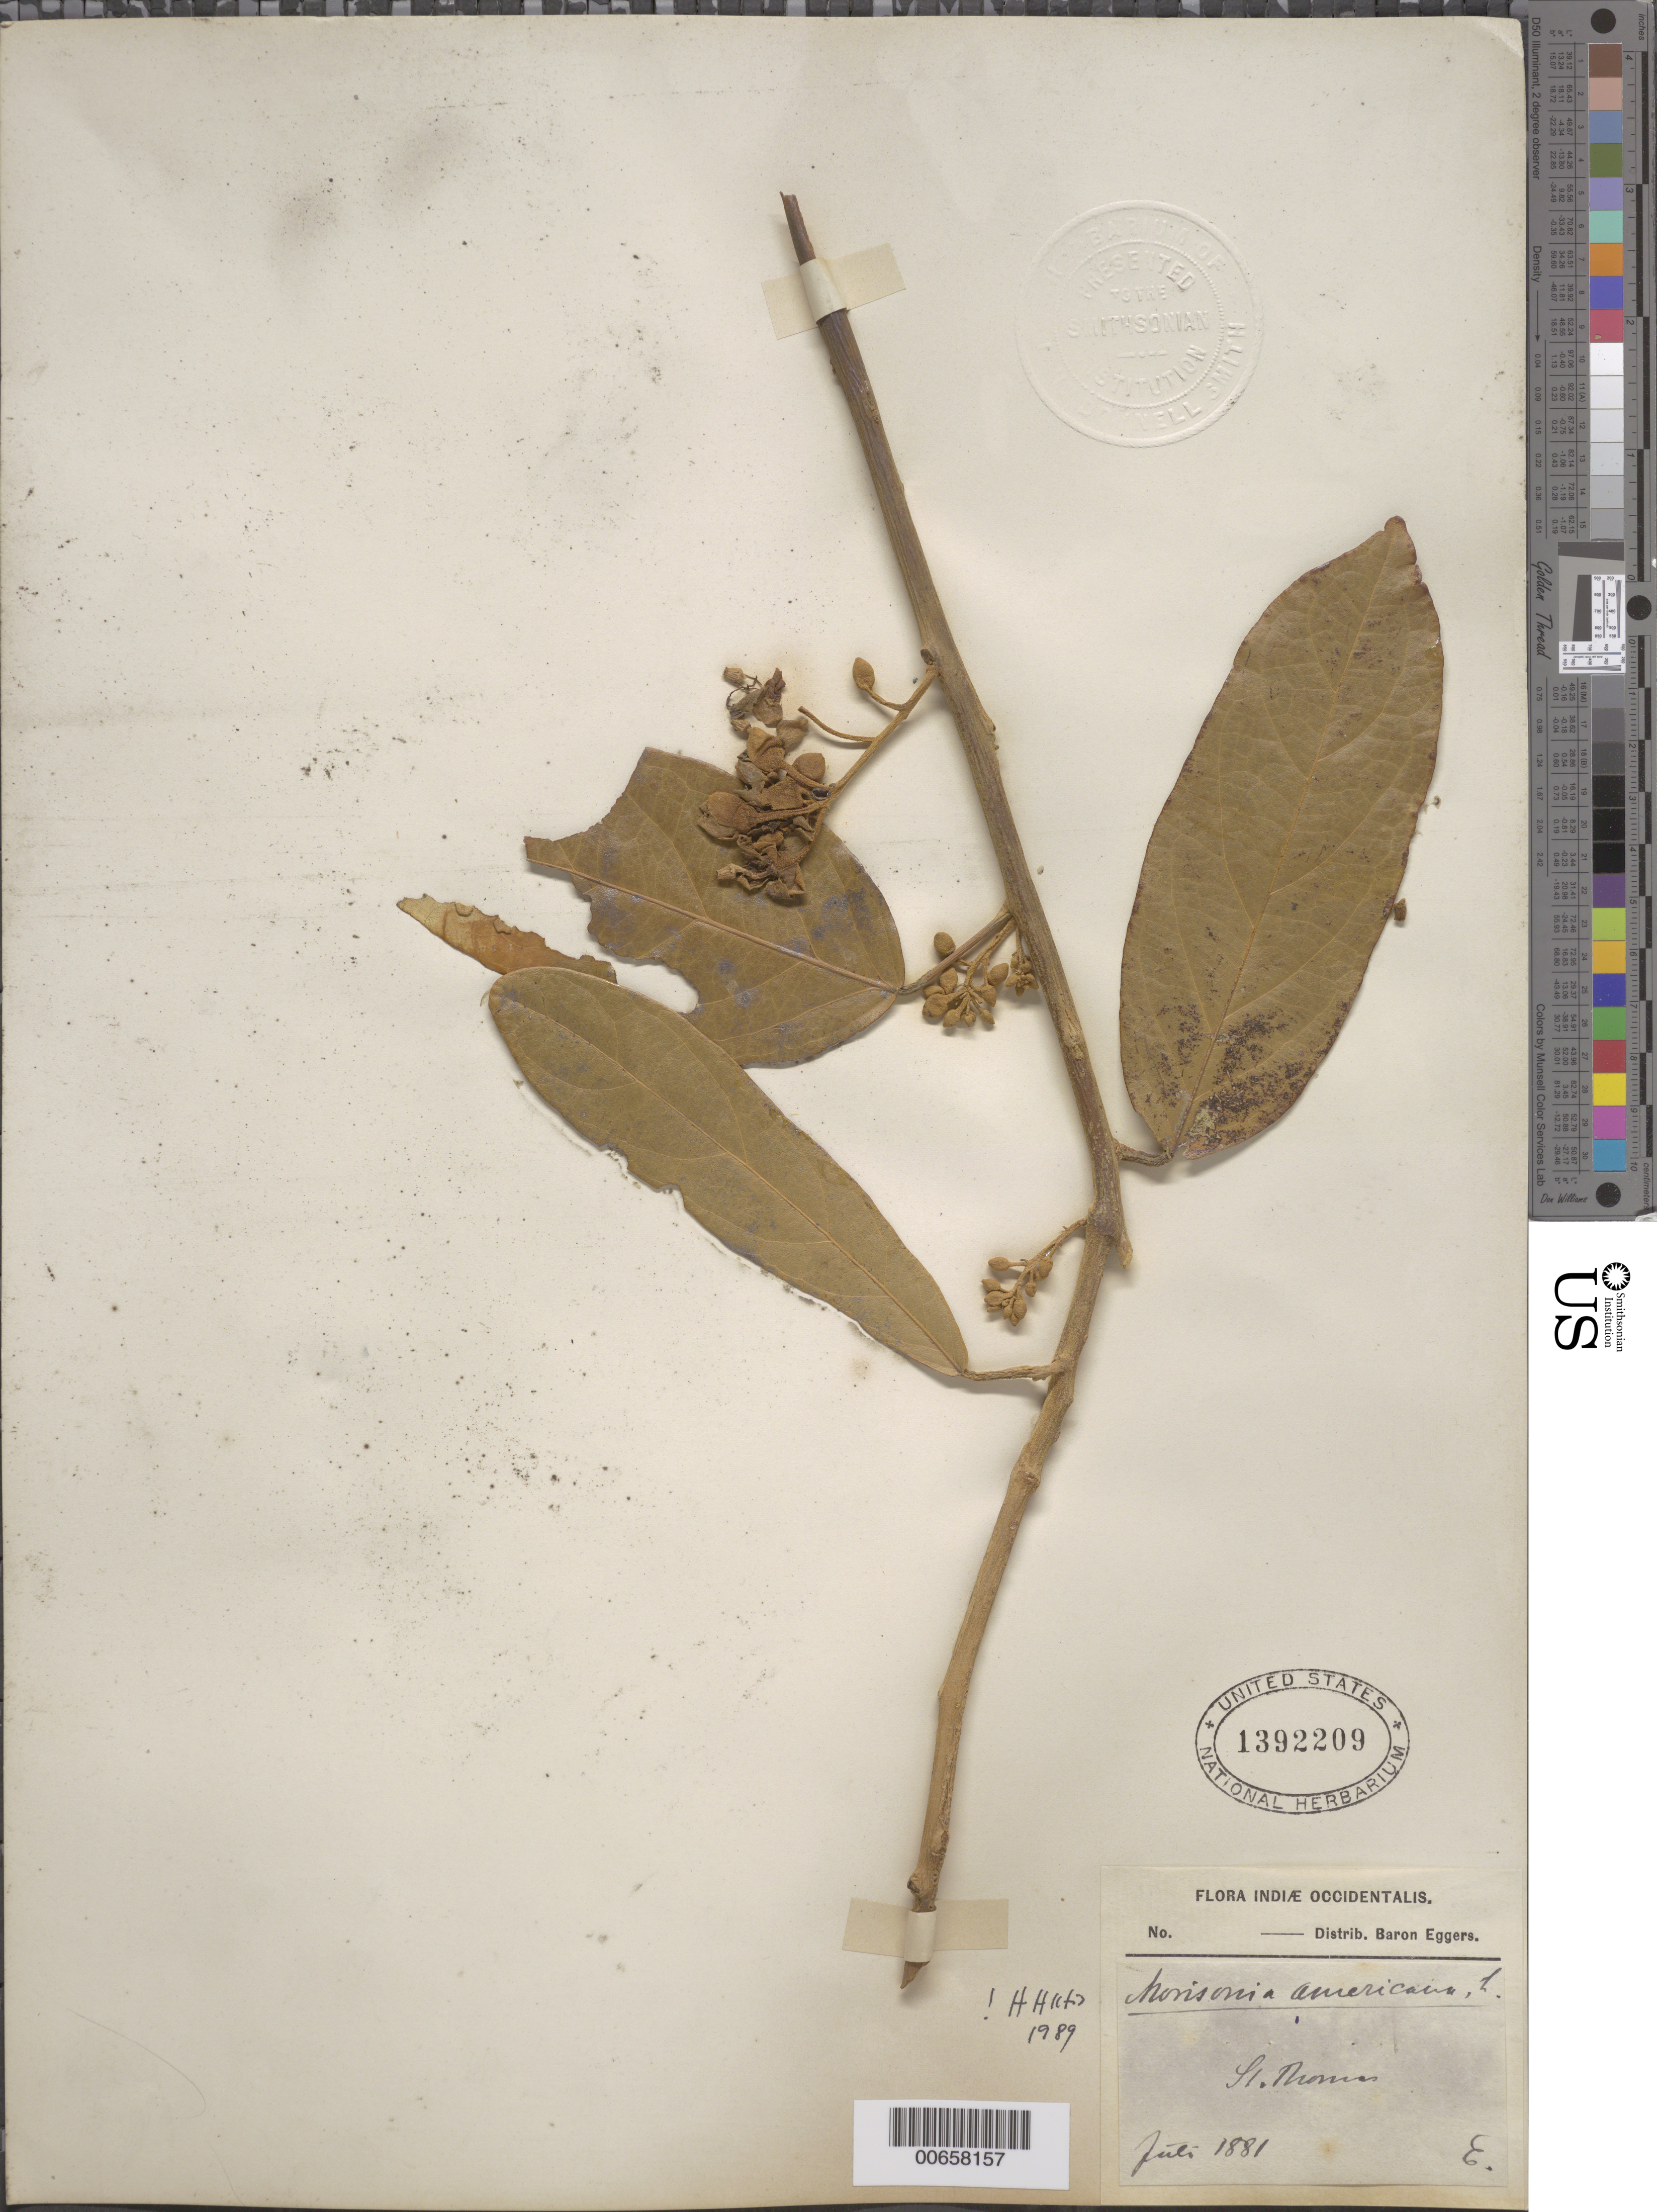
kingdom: Plantae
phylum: Tracheophyta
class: Magnoliopsida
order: Brassicales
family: Capparaceae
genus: Morisonia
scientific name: Morisonia americana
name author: L.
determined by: Iltis, Hugh Hellmut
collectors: H. F. A. von Eggers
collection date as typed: Jul 1881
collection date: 1881-07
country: U.S. Virgin Islands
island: St. Thomas Island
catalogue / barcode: US 1392209